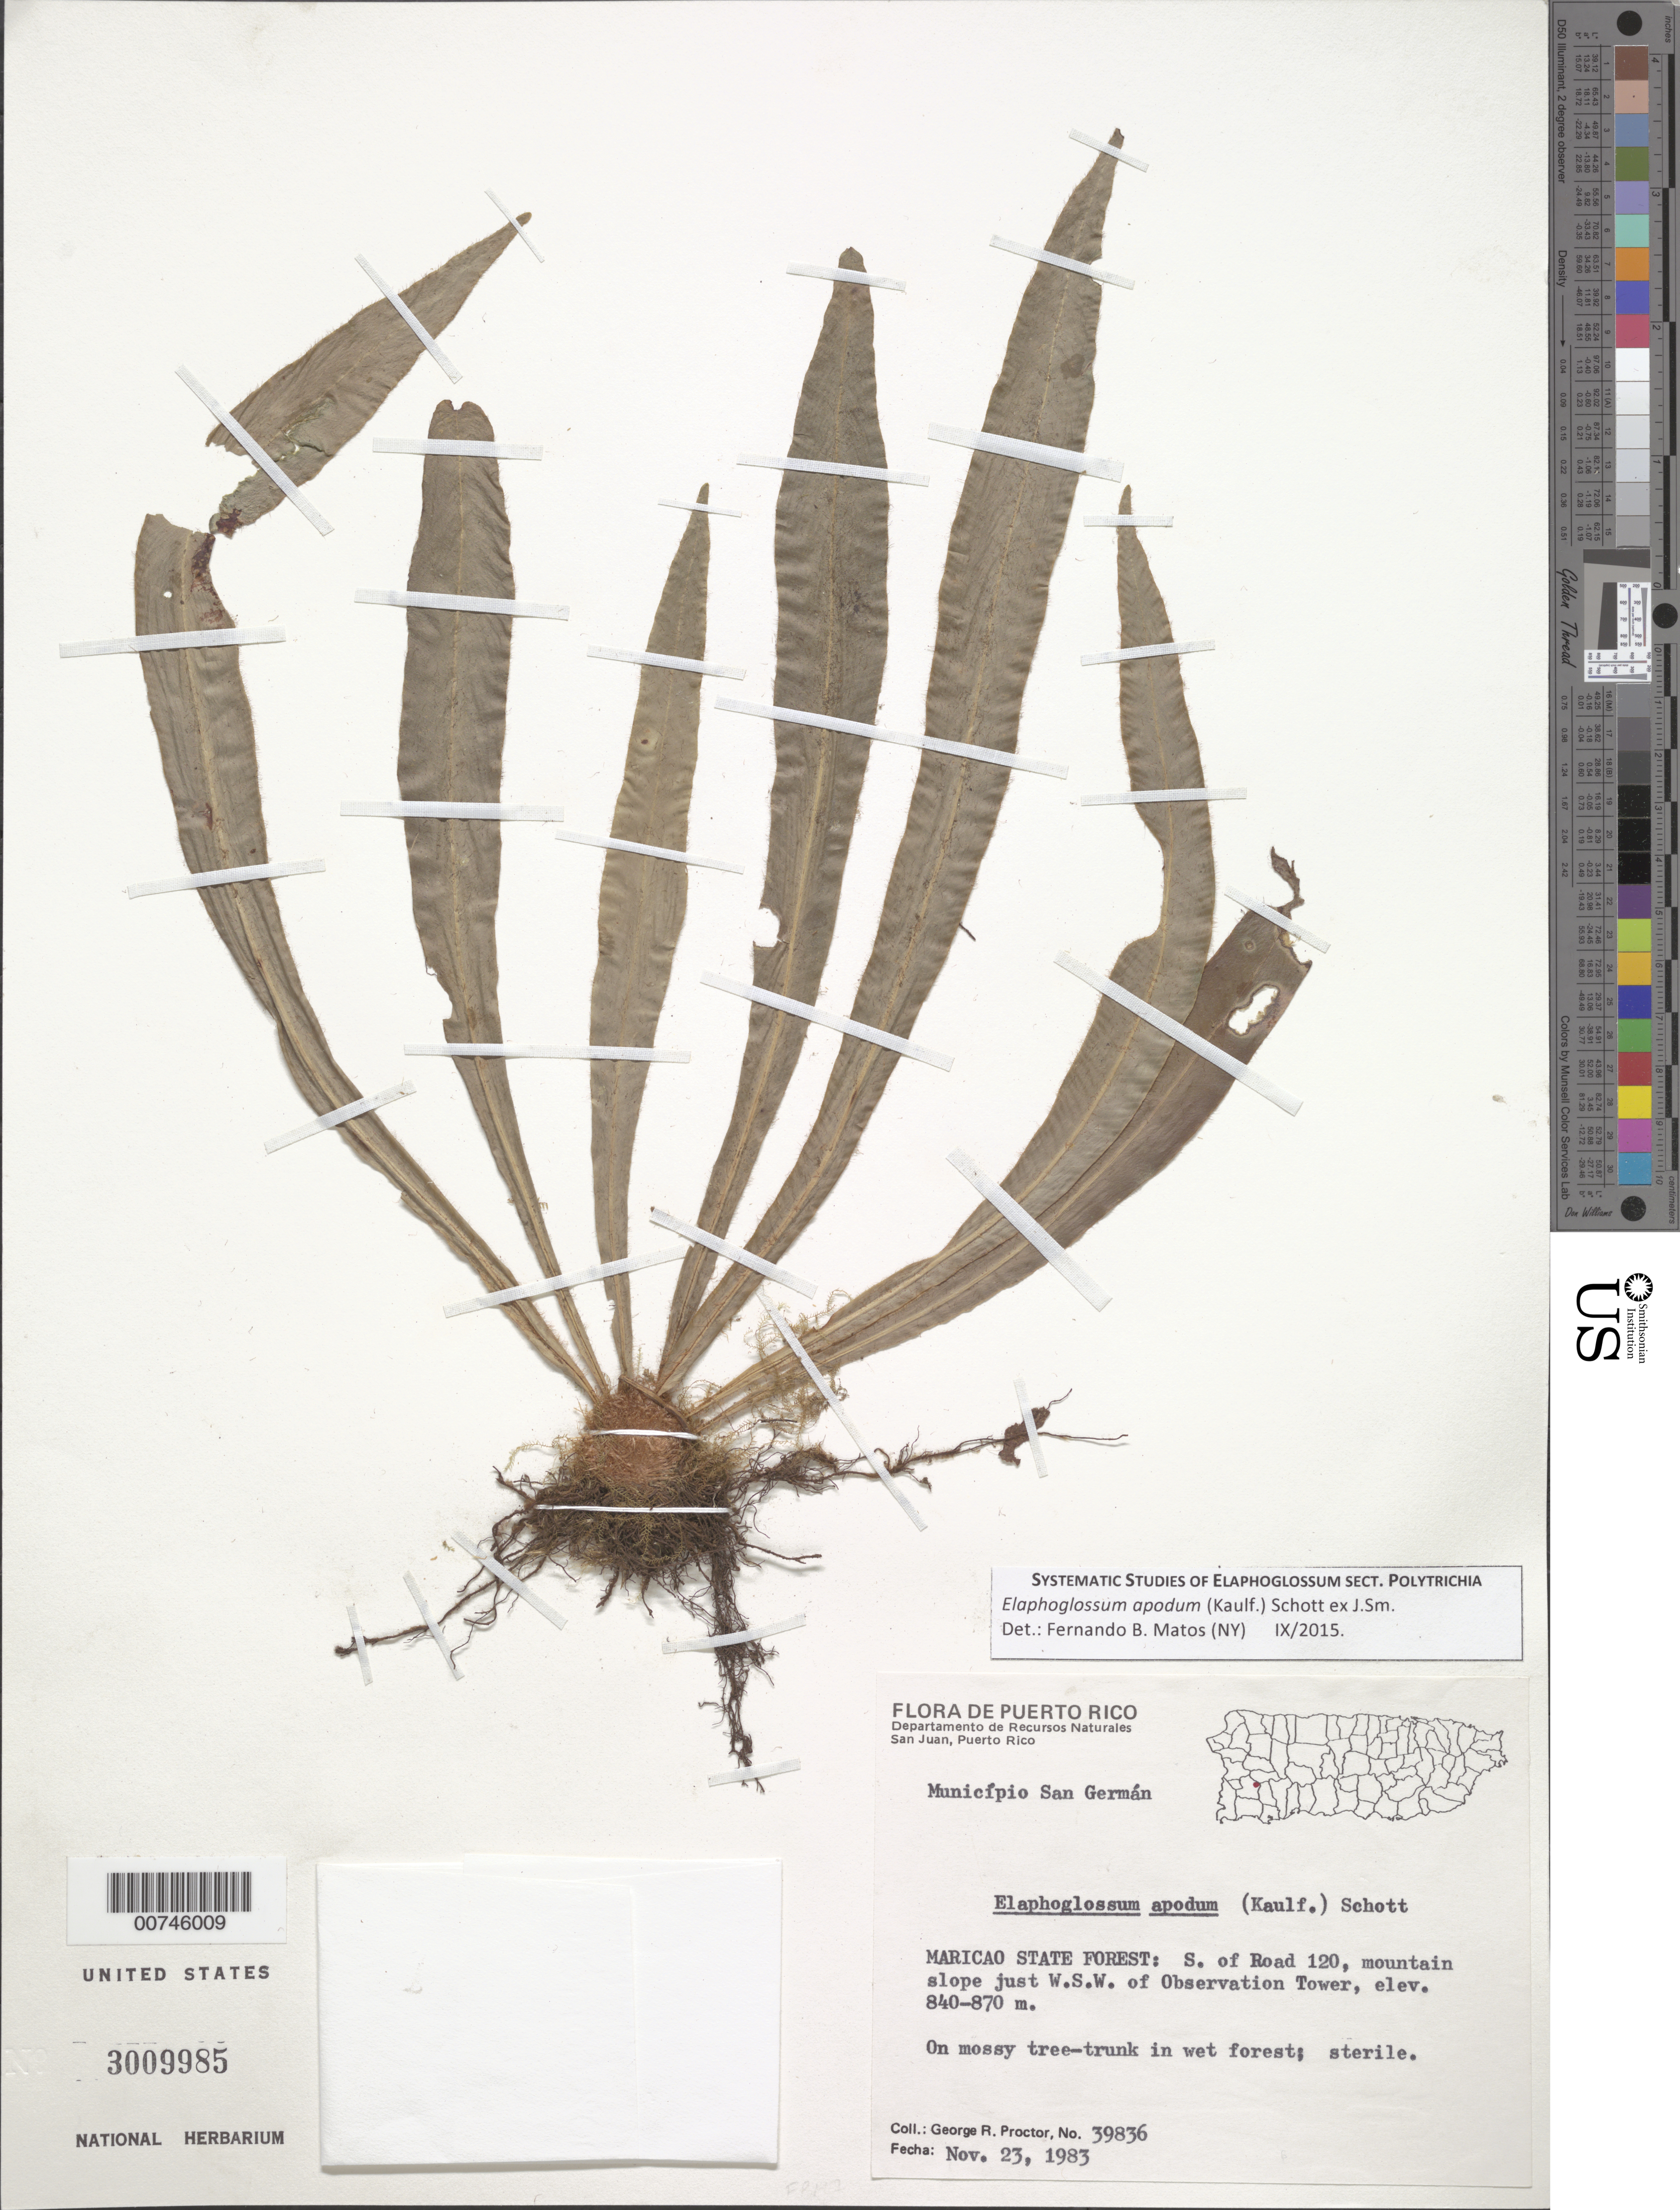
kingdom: Plantae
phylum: Tracheophyta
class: Polypodiopsida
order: Polypodiales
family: Dryopteridaceae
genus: Elaphoglossum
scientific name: Elaphoglossum apodum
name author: (Kaulf.) Schott ex J. Sm.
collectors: G. R. Proctor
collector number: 39836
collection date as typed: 23 Nov 1983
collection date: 1983-11-23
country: Puerto Rico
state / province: San Germán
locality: Maricao State Forest: S of Road 120, mountain slope just WSW of Observation Tower, Municipio San Germán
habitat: On mossy tree-trunk in wet forest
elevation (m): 840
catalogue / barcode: US 3009985